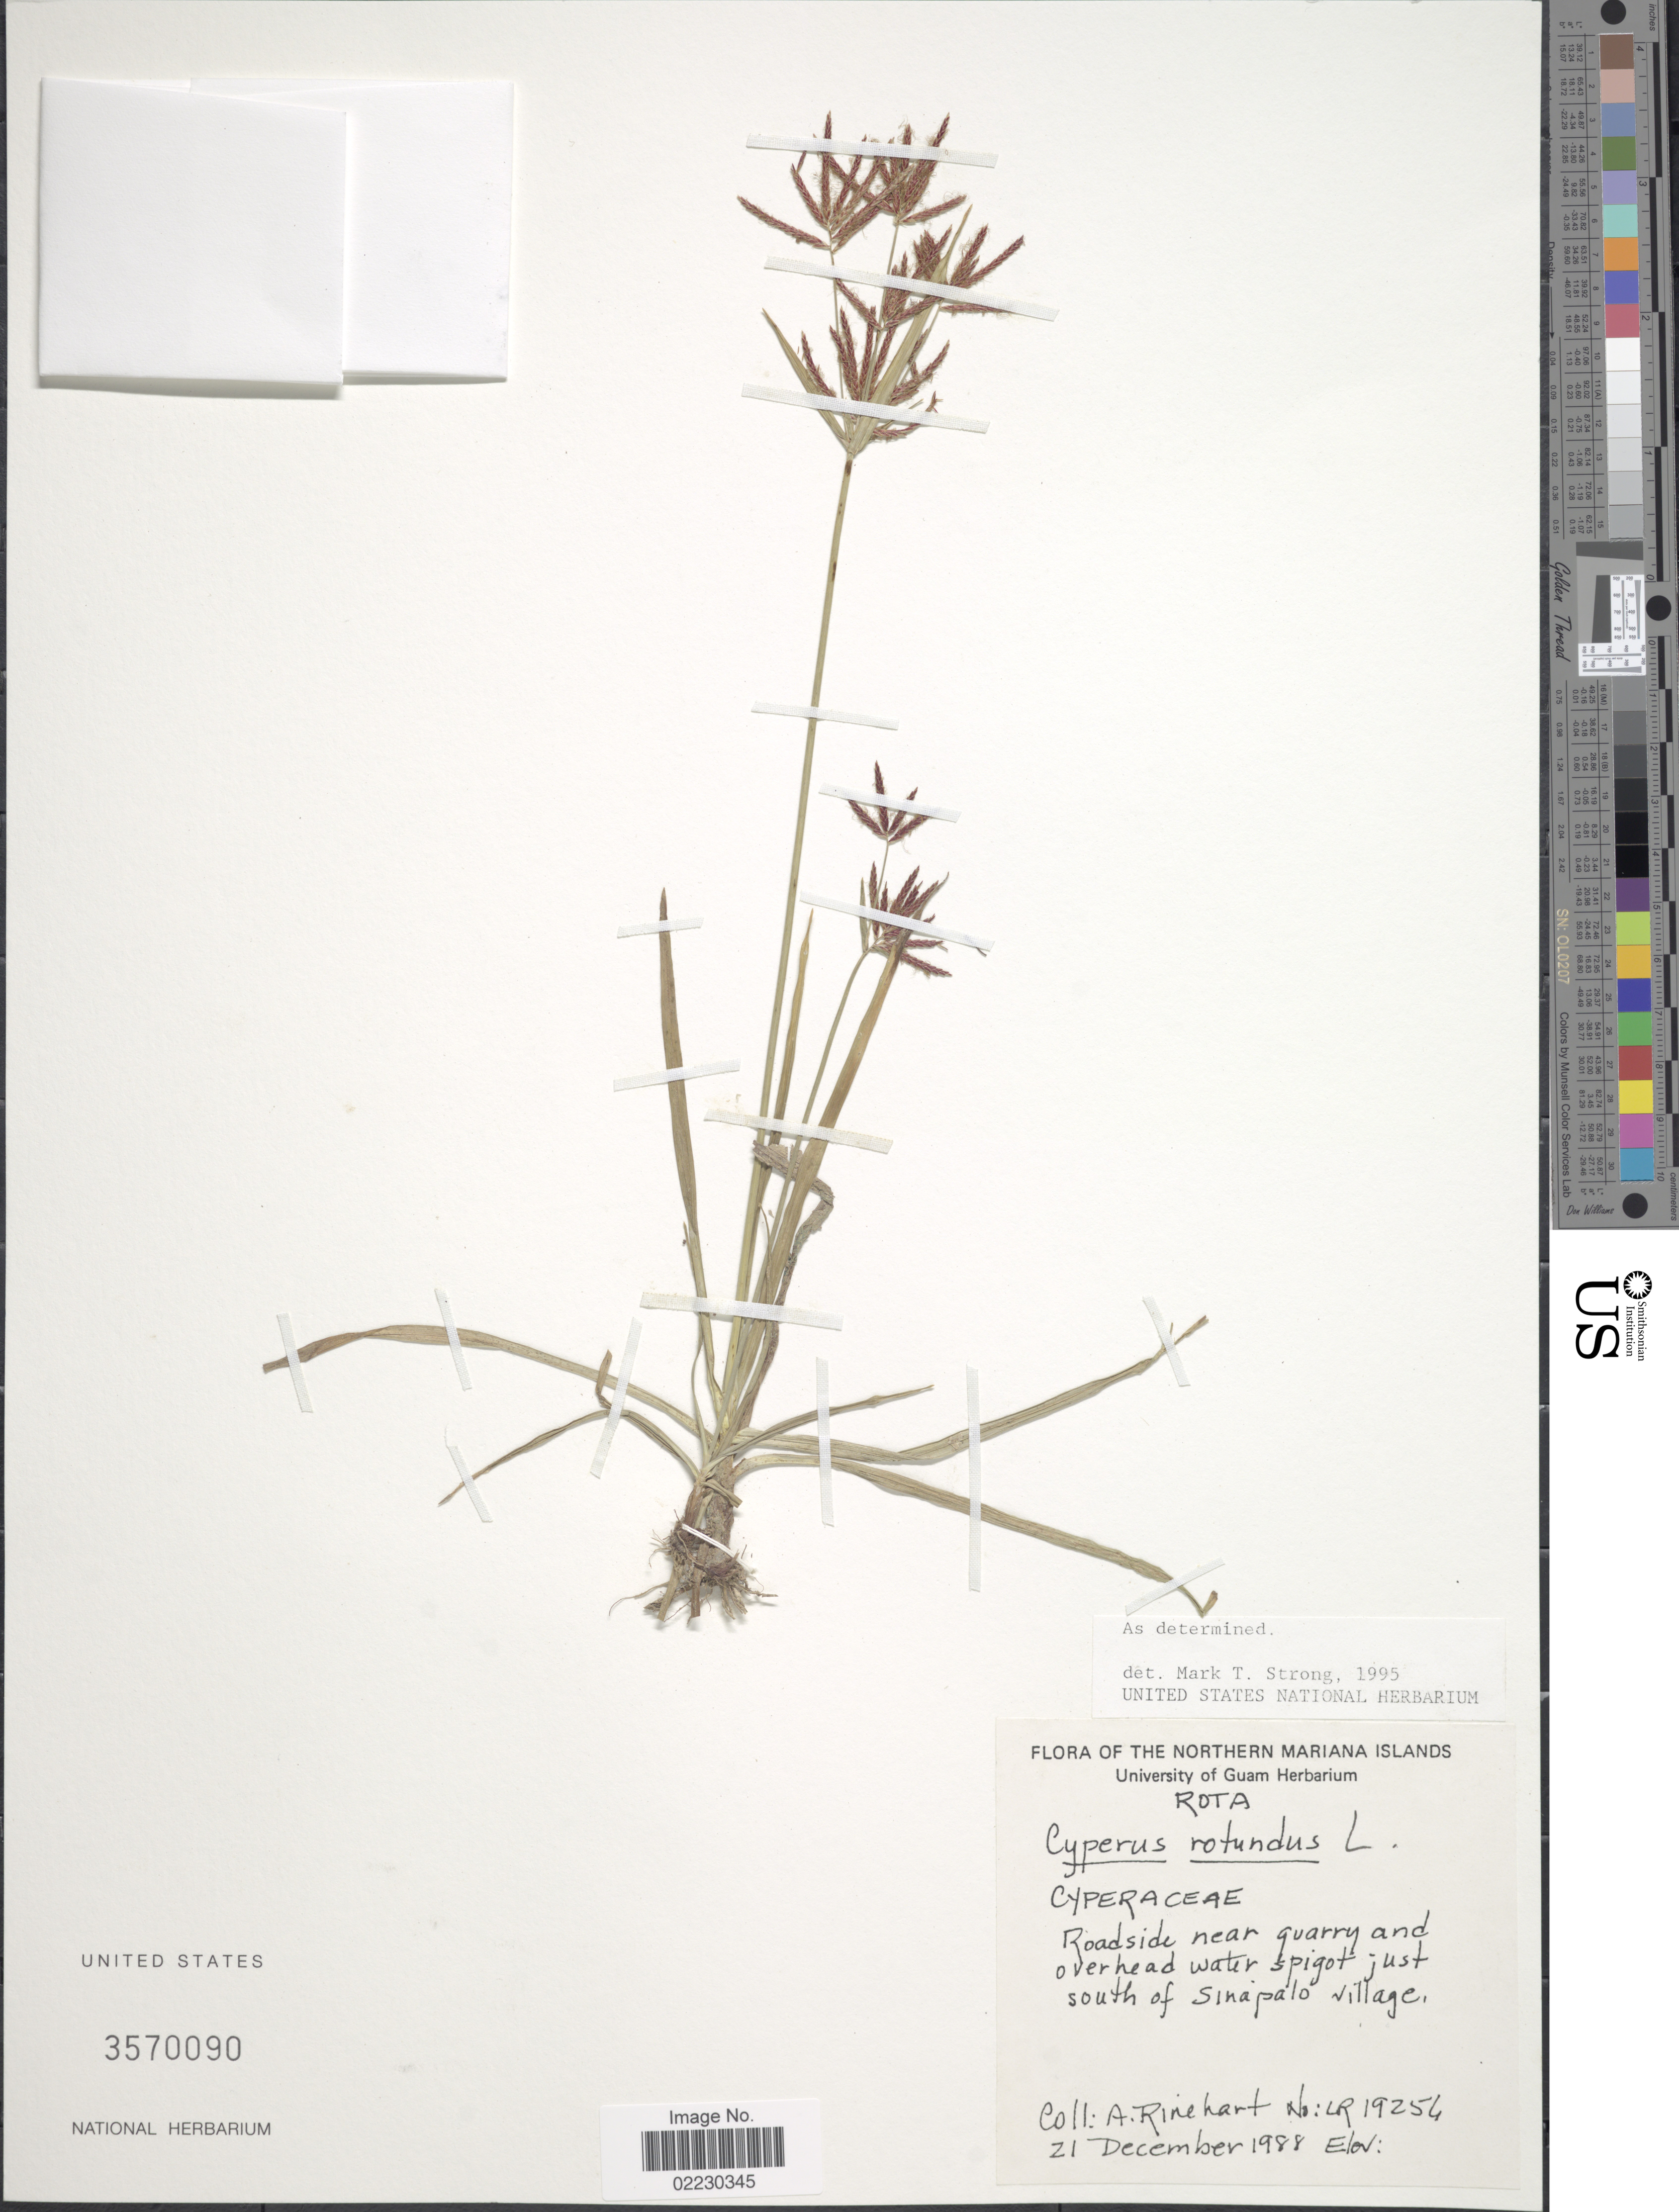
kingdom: Plantae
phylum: Tracheophyta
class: Liliopsida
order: Poales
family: Cyperaceae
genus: Cyperus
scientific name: Cyperus rotundus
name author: L.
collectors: A. Rinehart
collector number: LR19254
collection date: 1988-12-21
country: Northern Mariana Islands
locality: Roadside near quarry and overhead waster spigot just south of Sinapalo village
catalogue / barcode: US 3570090